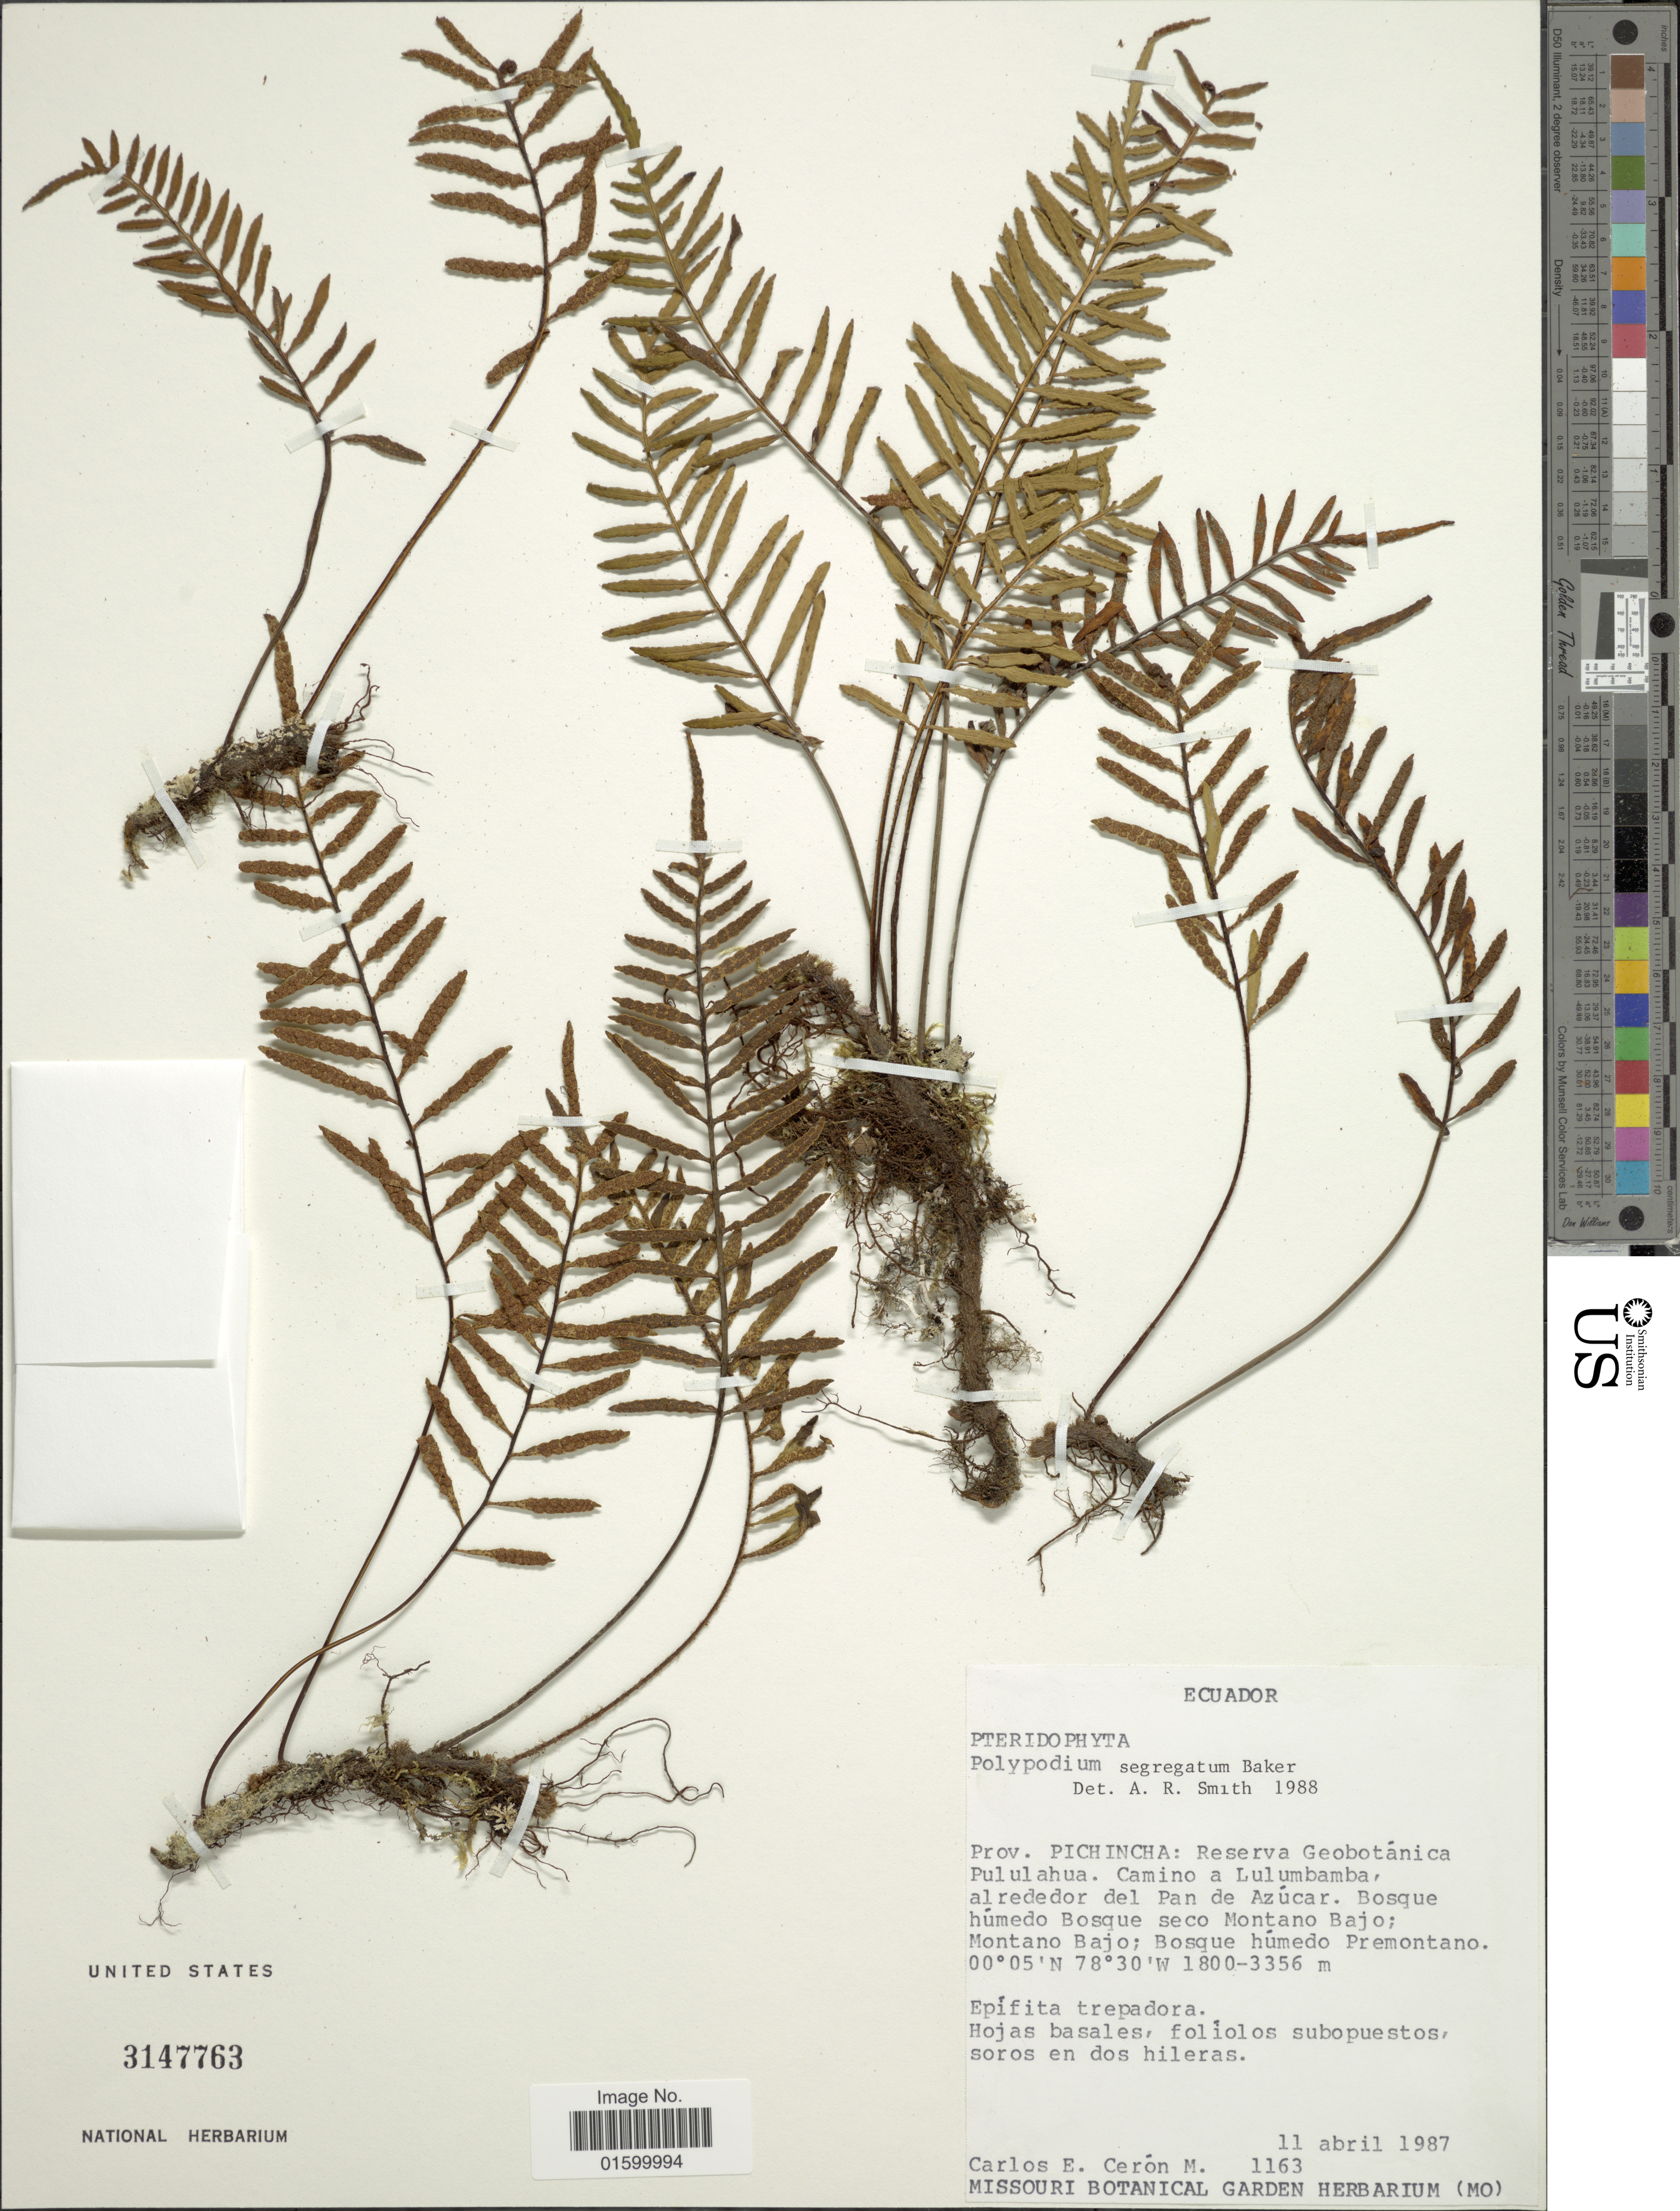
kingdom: Plantae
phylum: Tracheophyta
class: Polypodiopsida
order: Polypodiales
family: Polypodiaceae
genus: Pleopeltis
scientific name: Pleopeltis segregata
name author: (Baker) A.R. Sm.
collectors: C. E. Cerón M.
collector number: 1163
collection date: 1987-04-11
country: Ecuador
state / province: Pichincha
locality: Prov. Pichincha, Reserva Geobotanica Pululahua, Camino a Lulumbamba, alrededor del Pan de Azucar, Bosque seco Montano Bajo, Montano Bajo, bosque humedo Premontano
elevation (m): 1800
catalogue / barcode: US 3147763